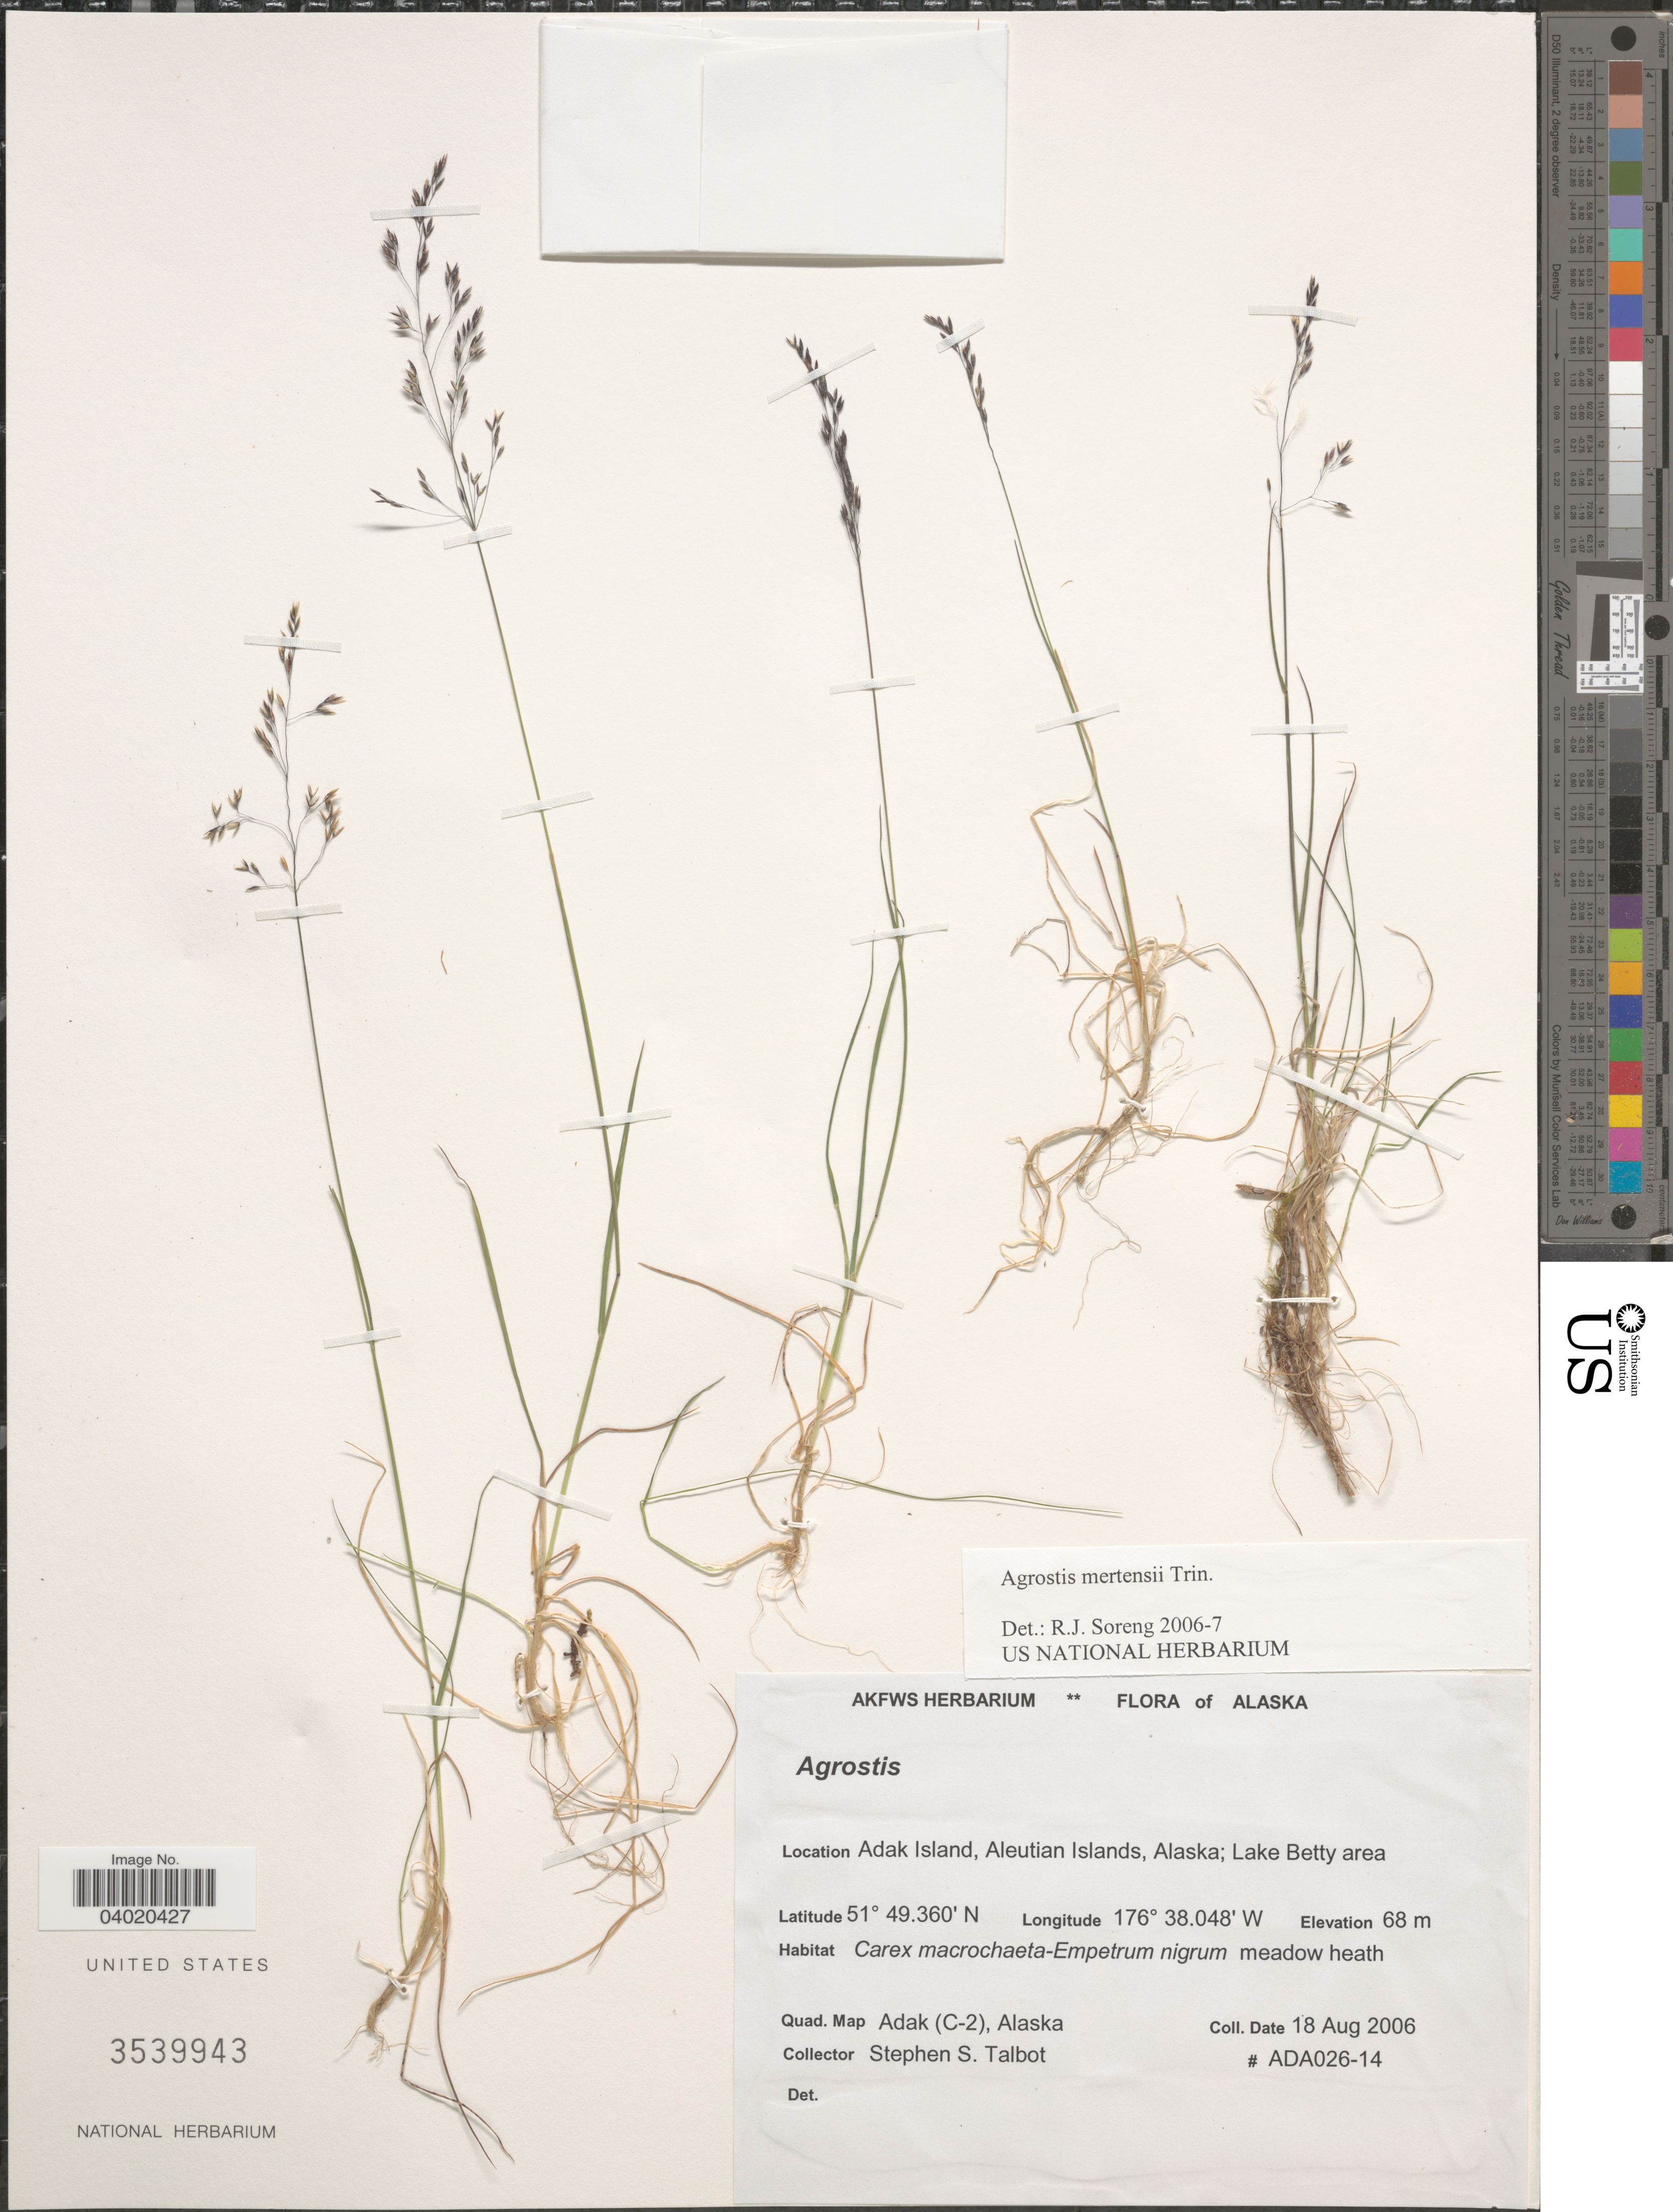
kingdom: Plantae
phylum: Tracheophyta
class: Liliopsida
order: Poales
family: Poaceae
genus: Agrostis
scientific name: Agrostis mertensii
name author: Trin.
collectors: S. S. Talbot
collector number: ADA026-14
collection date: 2006-08-18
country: United States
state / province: Alaska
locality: Adak Island, Aleutian Islands; Lake Betty area. Quad. Map Adak (C-2).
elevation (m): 68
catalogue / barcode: US 3539943